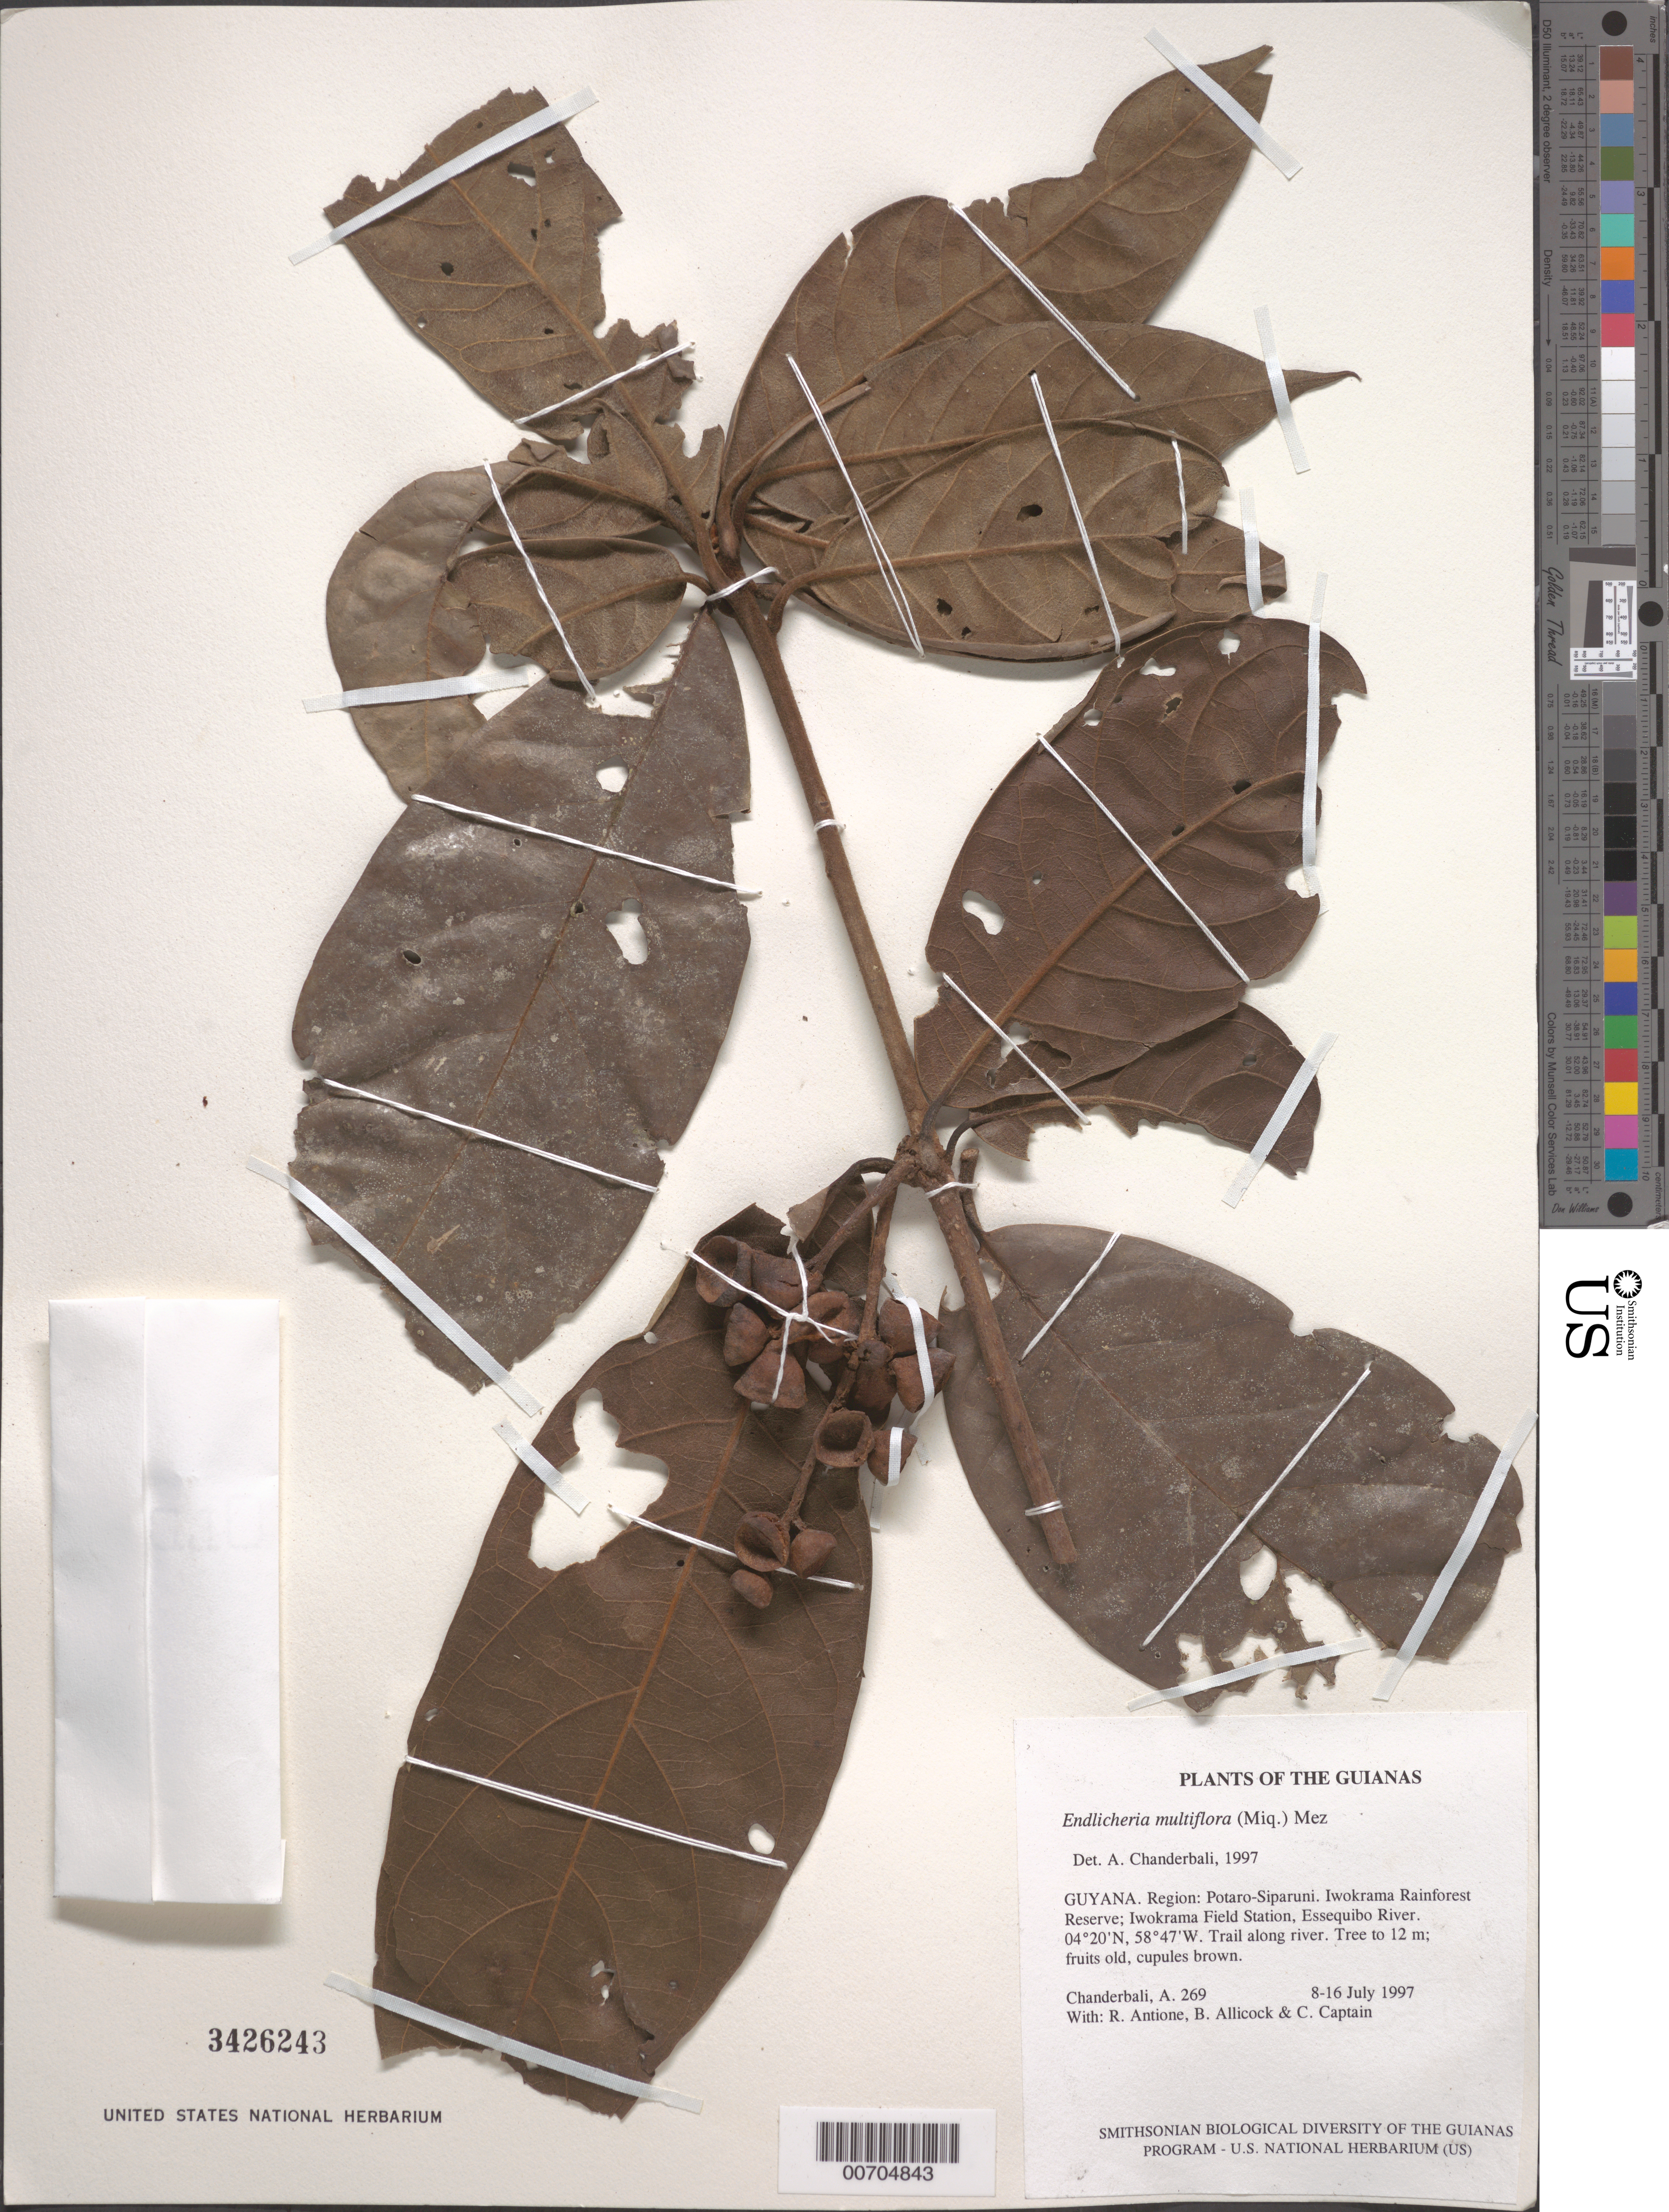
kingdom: Plantae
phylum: Tracheophyta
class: Magnoliopsida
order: Laurales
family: Lauraceae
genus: Endlicheria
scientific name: Endlicheria mulitflora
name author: (Micx.) Mez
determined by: Chanderbali, Andre Shashi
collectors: A. S. Chanderbali, R. Antione, B. Allicock & C. Captain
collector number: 269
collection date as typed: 8-16 July 1997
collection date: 1997-07-08/1997-07-16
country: Guyana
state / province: Potaro-Siparuni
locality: Iwokrama Rainforest Reserve; Iwokrama Field Station, Essequibo River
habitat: Trail along river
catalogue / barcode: US 3426243